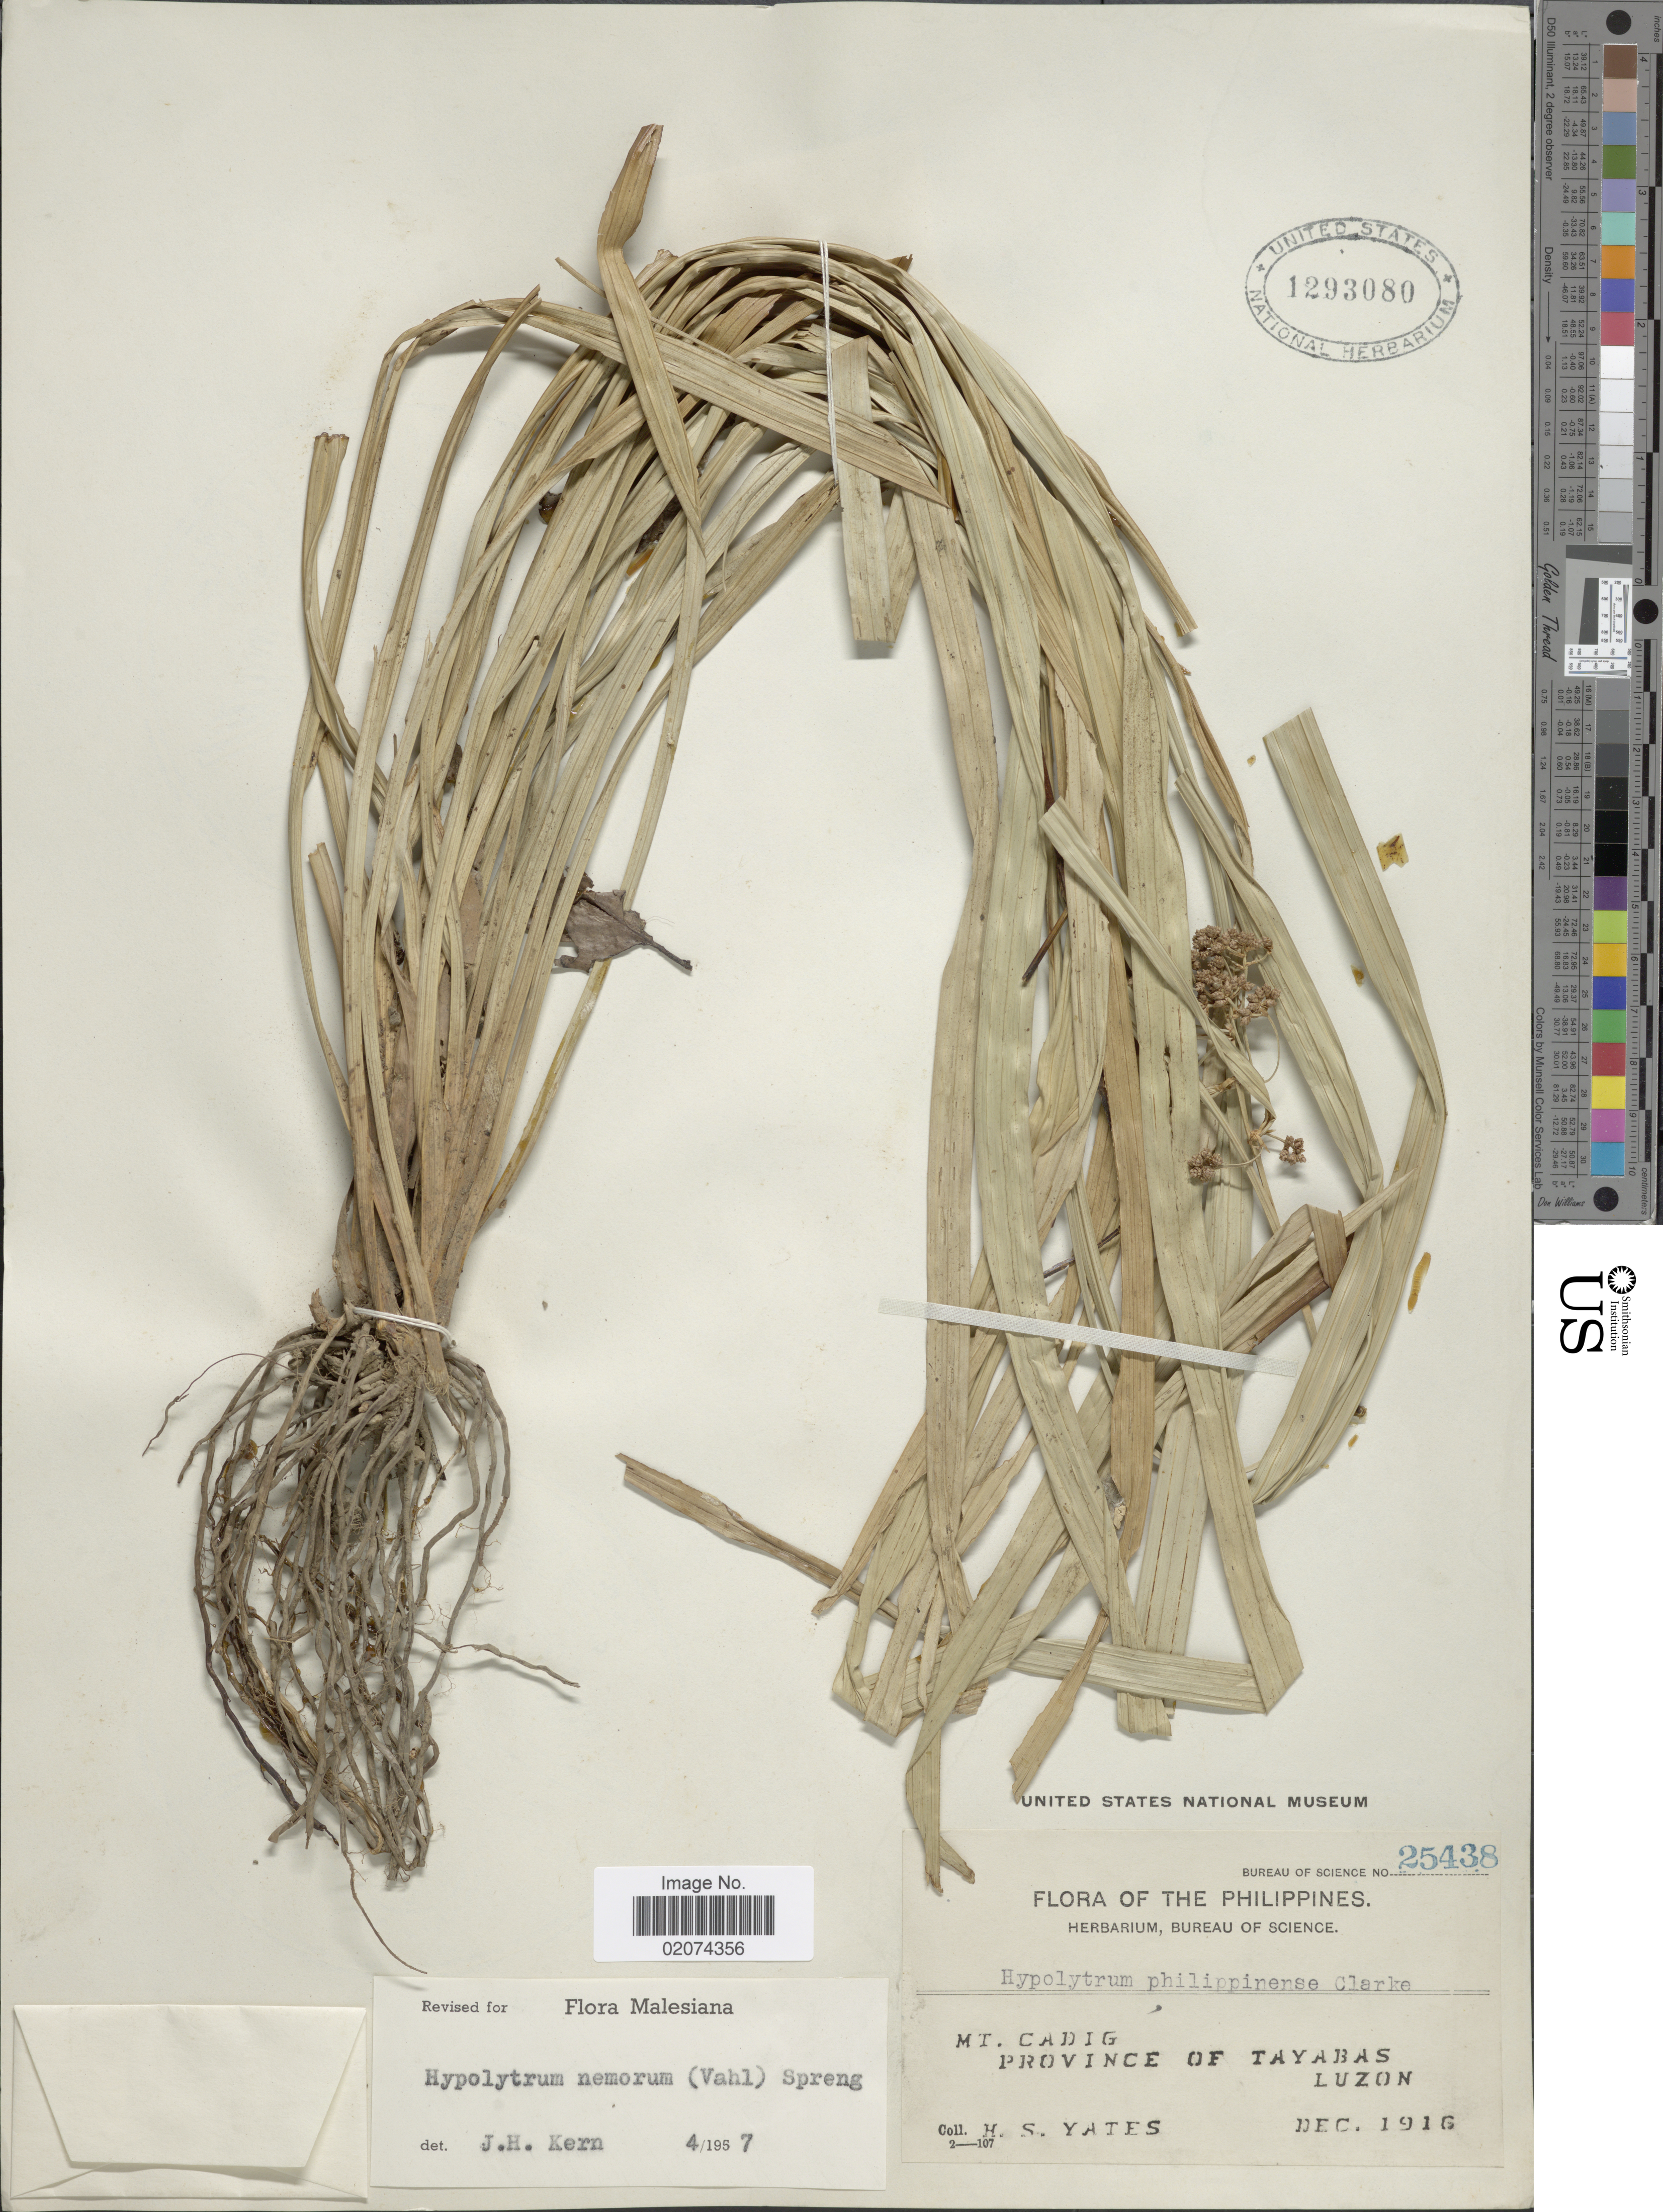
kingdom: Plantae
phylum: Tracheophyta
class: Liliopsida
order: Poales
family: Cyperaceae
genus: Hypolytrum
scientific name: Hypolytrum nemorum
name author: (Vahl) Spreng.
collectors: H. S. Yates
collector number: Bureau of Science 25438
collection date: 1916-12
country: Philippines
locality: Mt. Cadig. Province of Tayabas, Luzon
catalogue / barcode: US 1293080